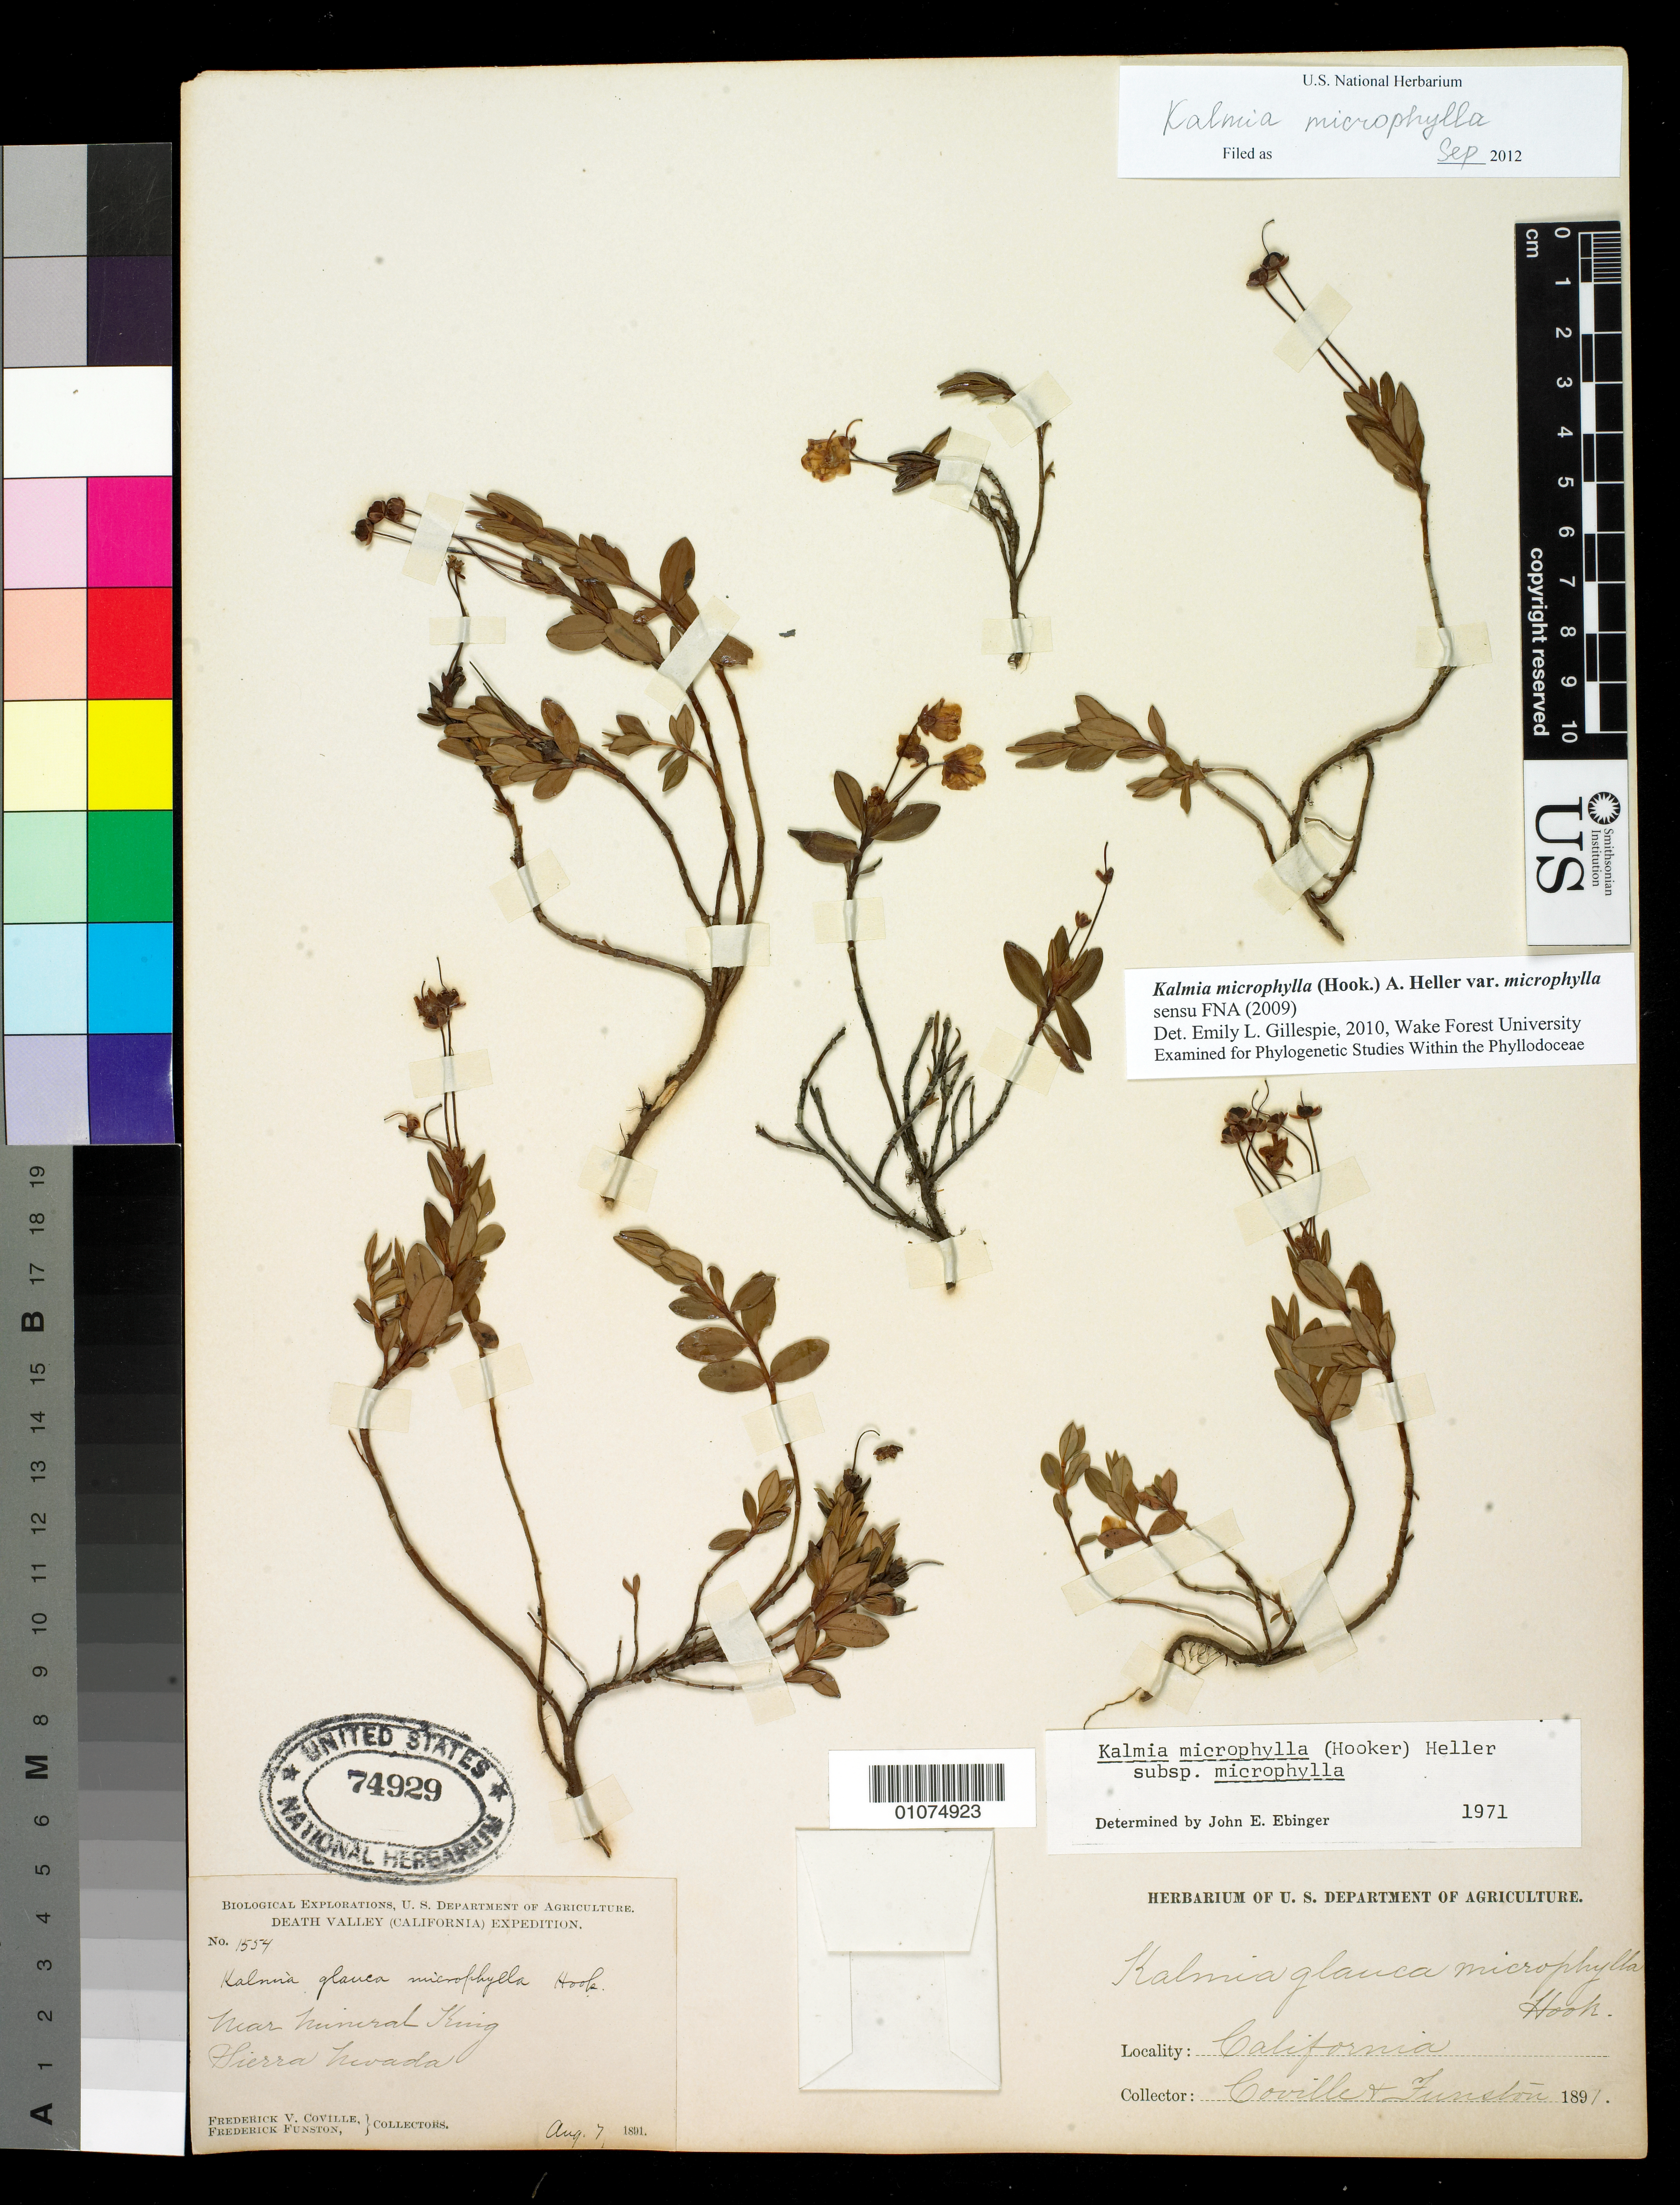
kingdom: Plantae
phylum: Tracheophyta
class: Magnoliopsida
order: Ericales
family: Ericaceae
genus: Kalmia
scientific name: Kalmia microphylla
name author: (Hook.) A. Heller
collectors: F. V. Coville & F. Funston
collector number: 1554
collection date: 1891-08-07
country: United States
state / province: California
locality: Near Mineral King, Sierra Nevada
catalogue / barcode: US 74929